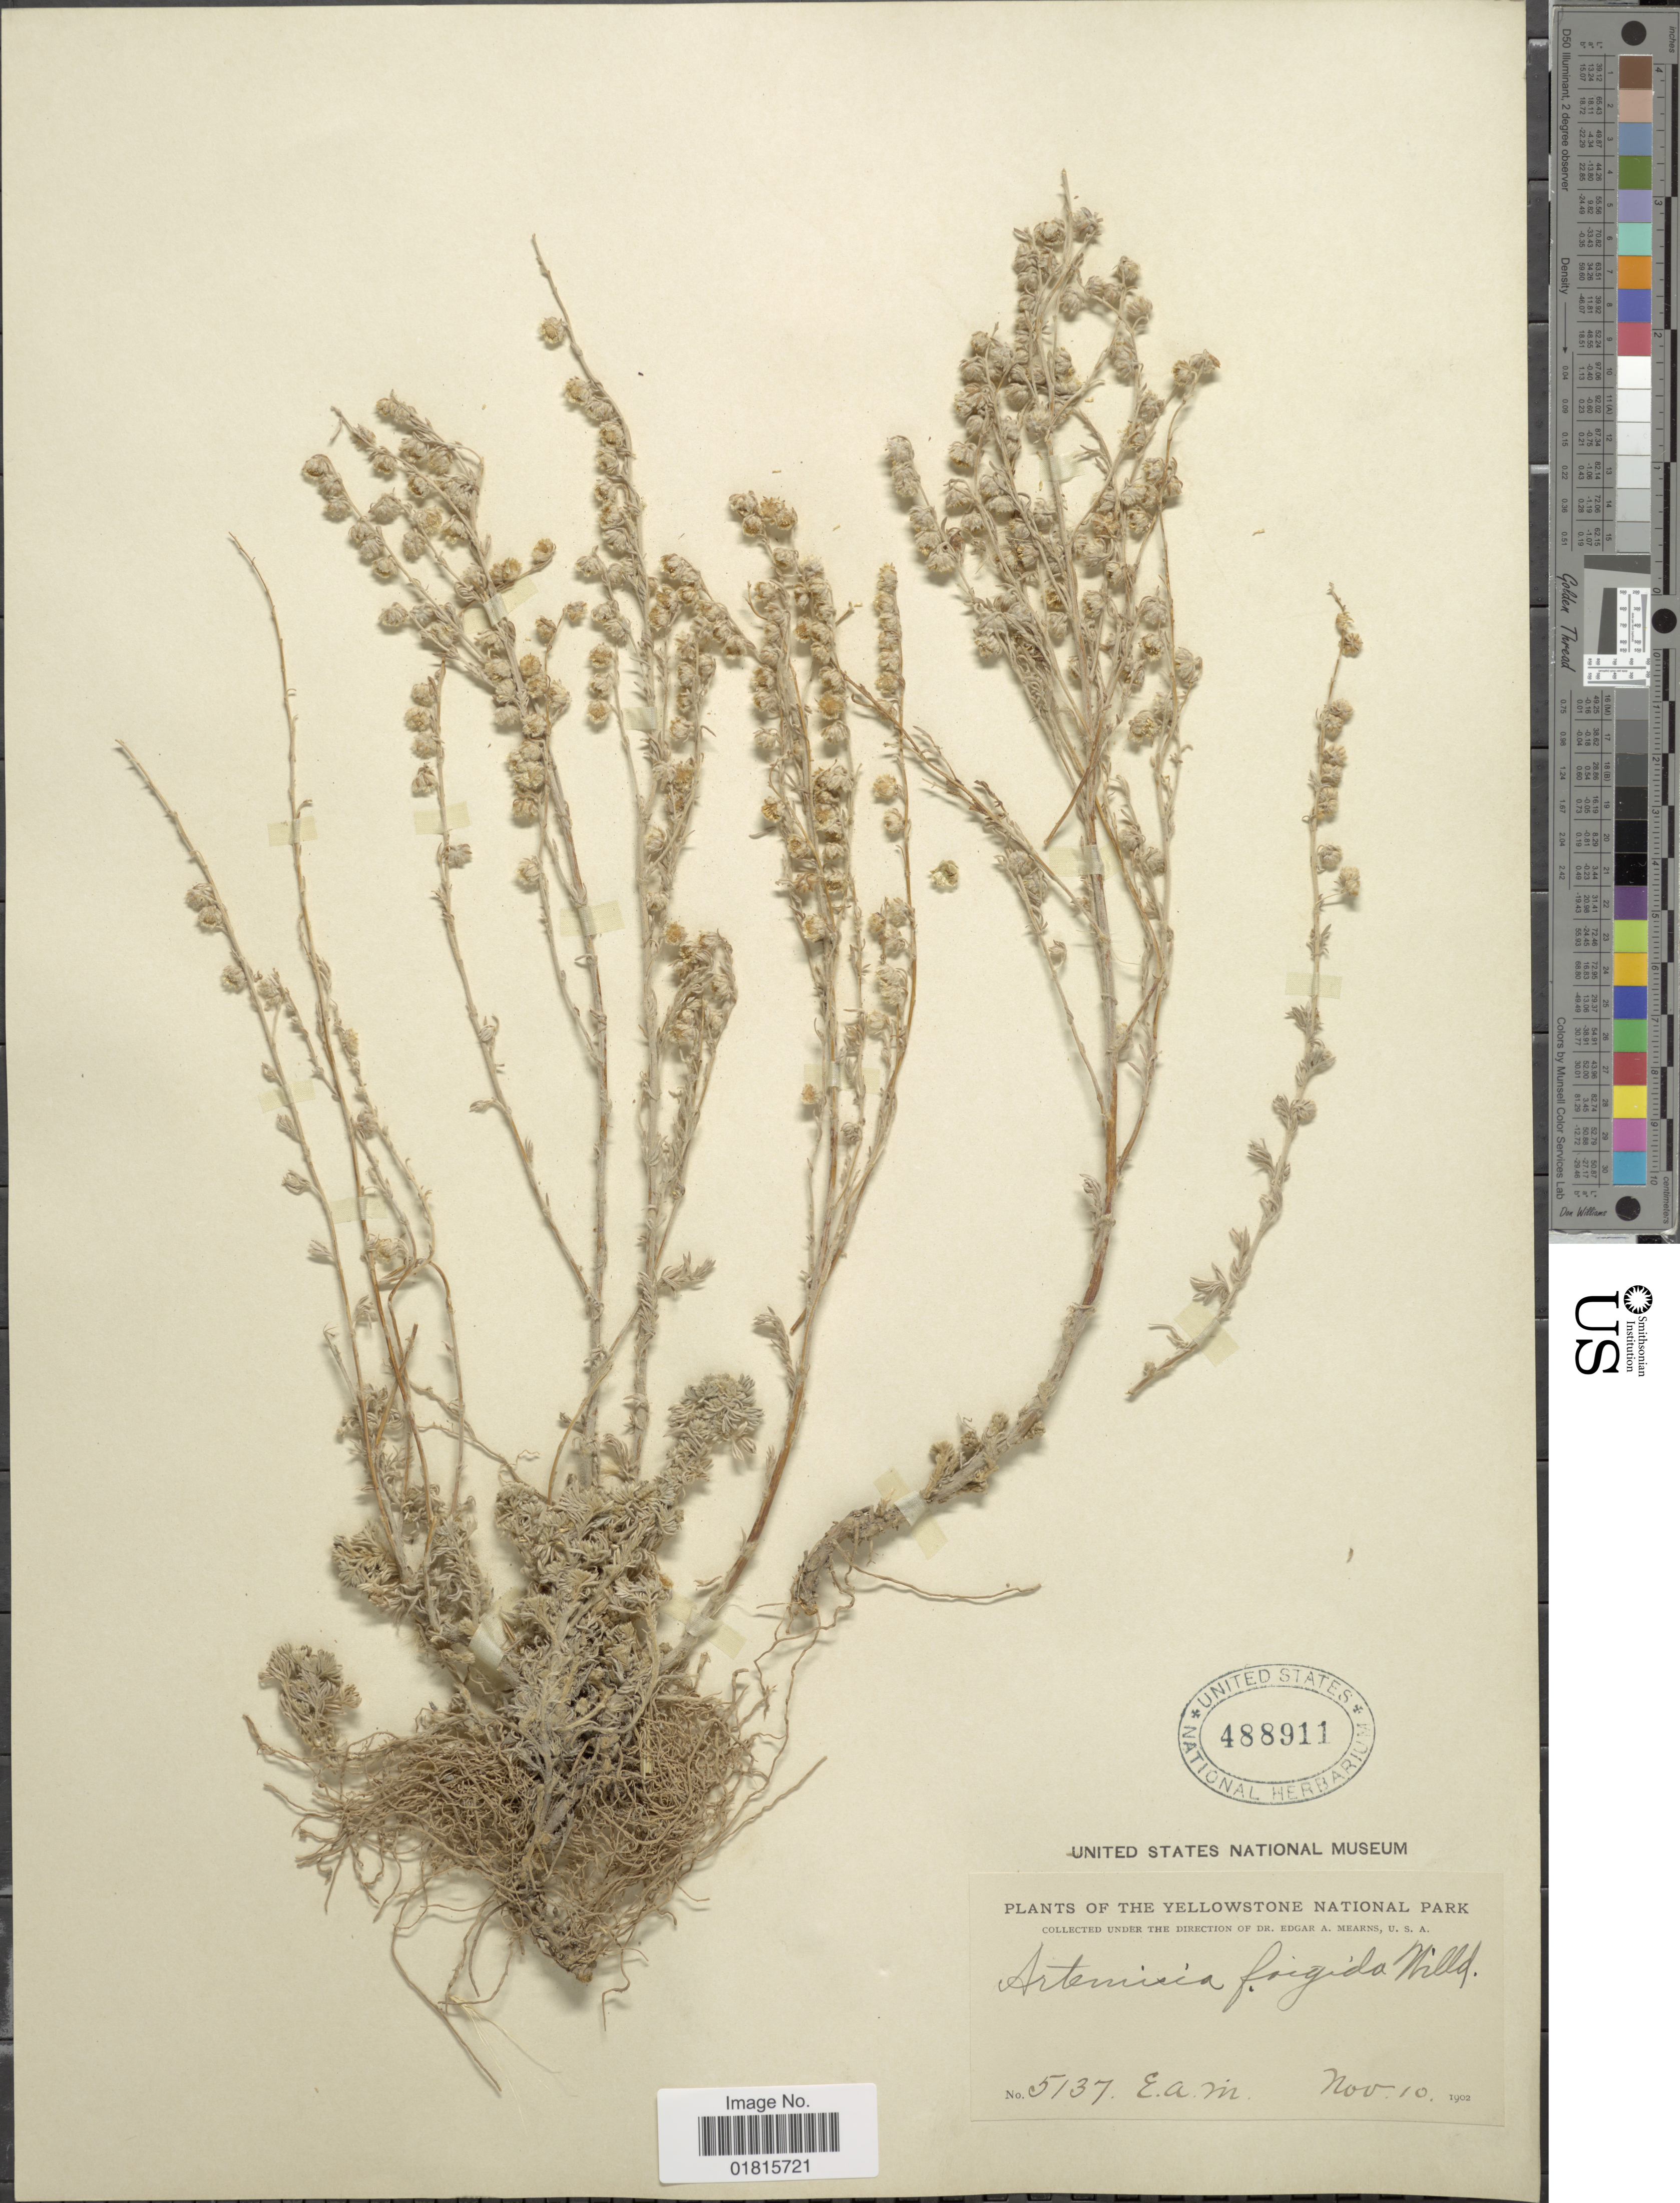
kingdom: Plantae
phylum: Tracheophyta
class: Magnoliopsida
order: Asterales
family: Asteraceae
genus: Artemisia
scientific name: Artemisia frigida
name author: Willd.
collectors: E. A. Mearns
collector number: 5137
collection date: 1902-11-10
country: United States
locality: The Yellowstone National Park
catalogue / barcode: US 488911